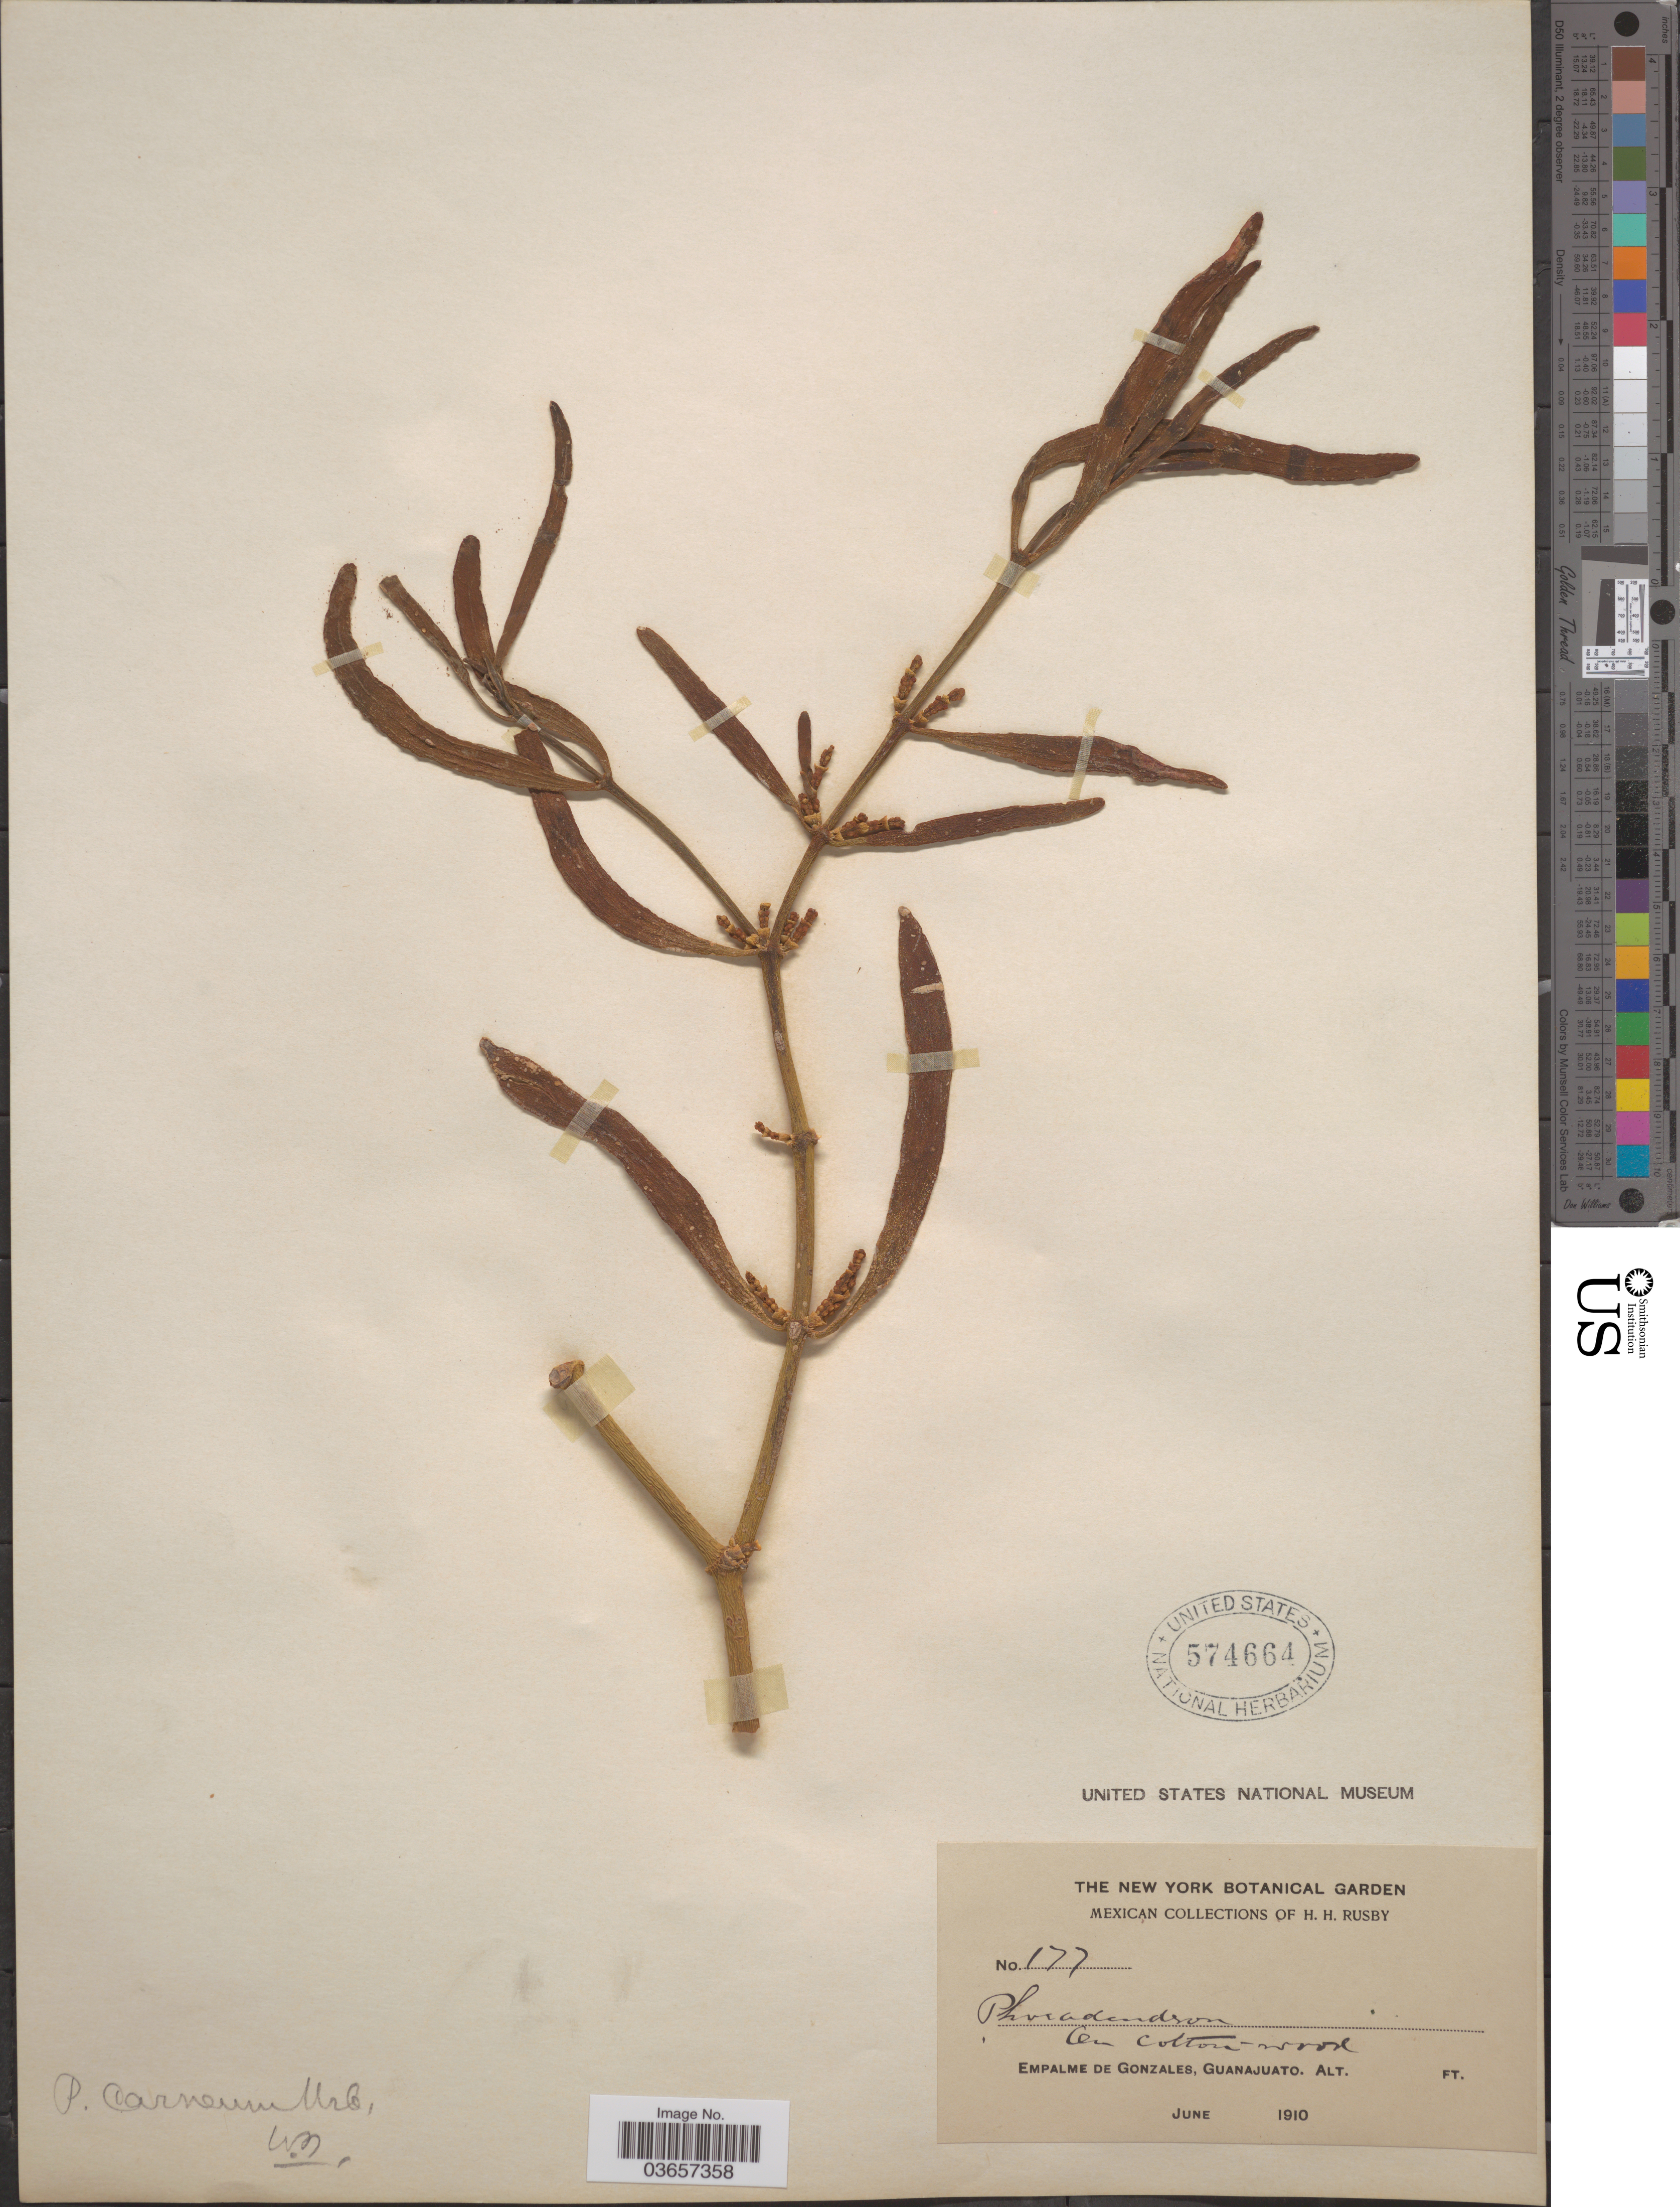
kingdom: Plantae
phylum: Tracheophyta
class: Magnoliopsida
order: Santalales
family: Viscaceae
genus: Phoradendron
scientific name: Phoradendron carneum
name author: Urb.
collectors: H. H. Rusby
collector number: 177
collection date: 1910-06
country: Mexico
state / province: Guanajuato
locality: Empalme de Gonzales.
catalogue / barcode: US 574664